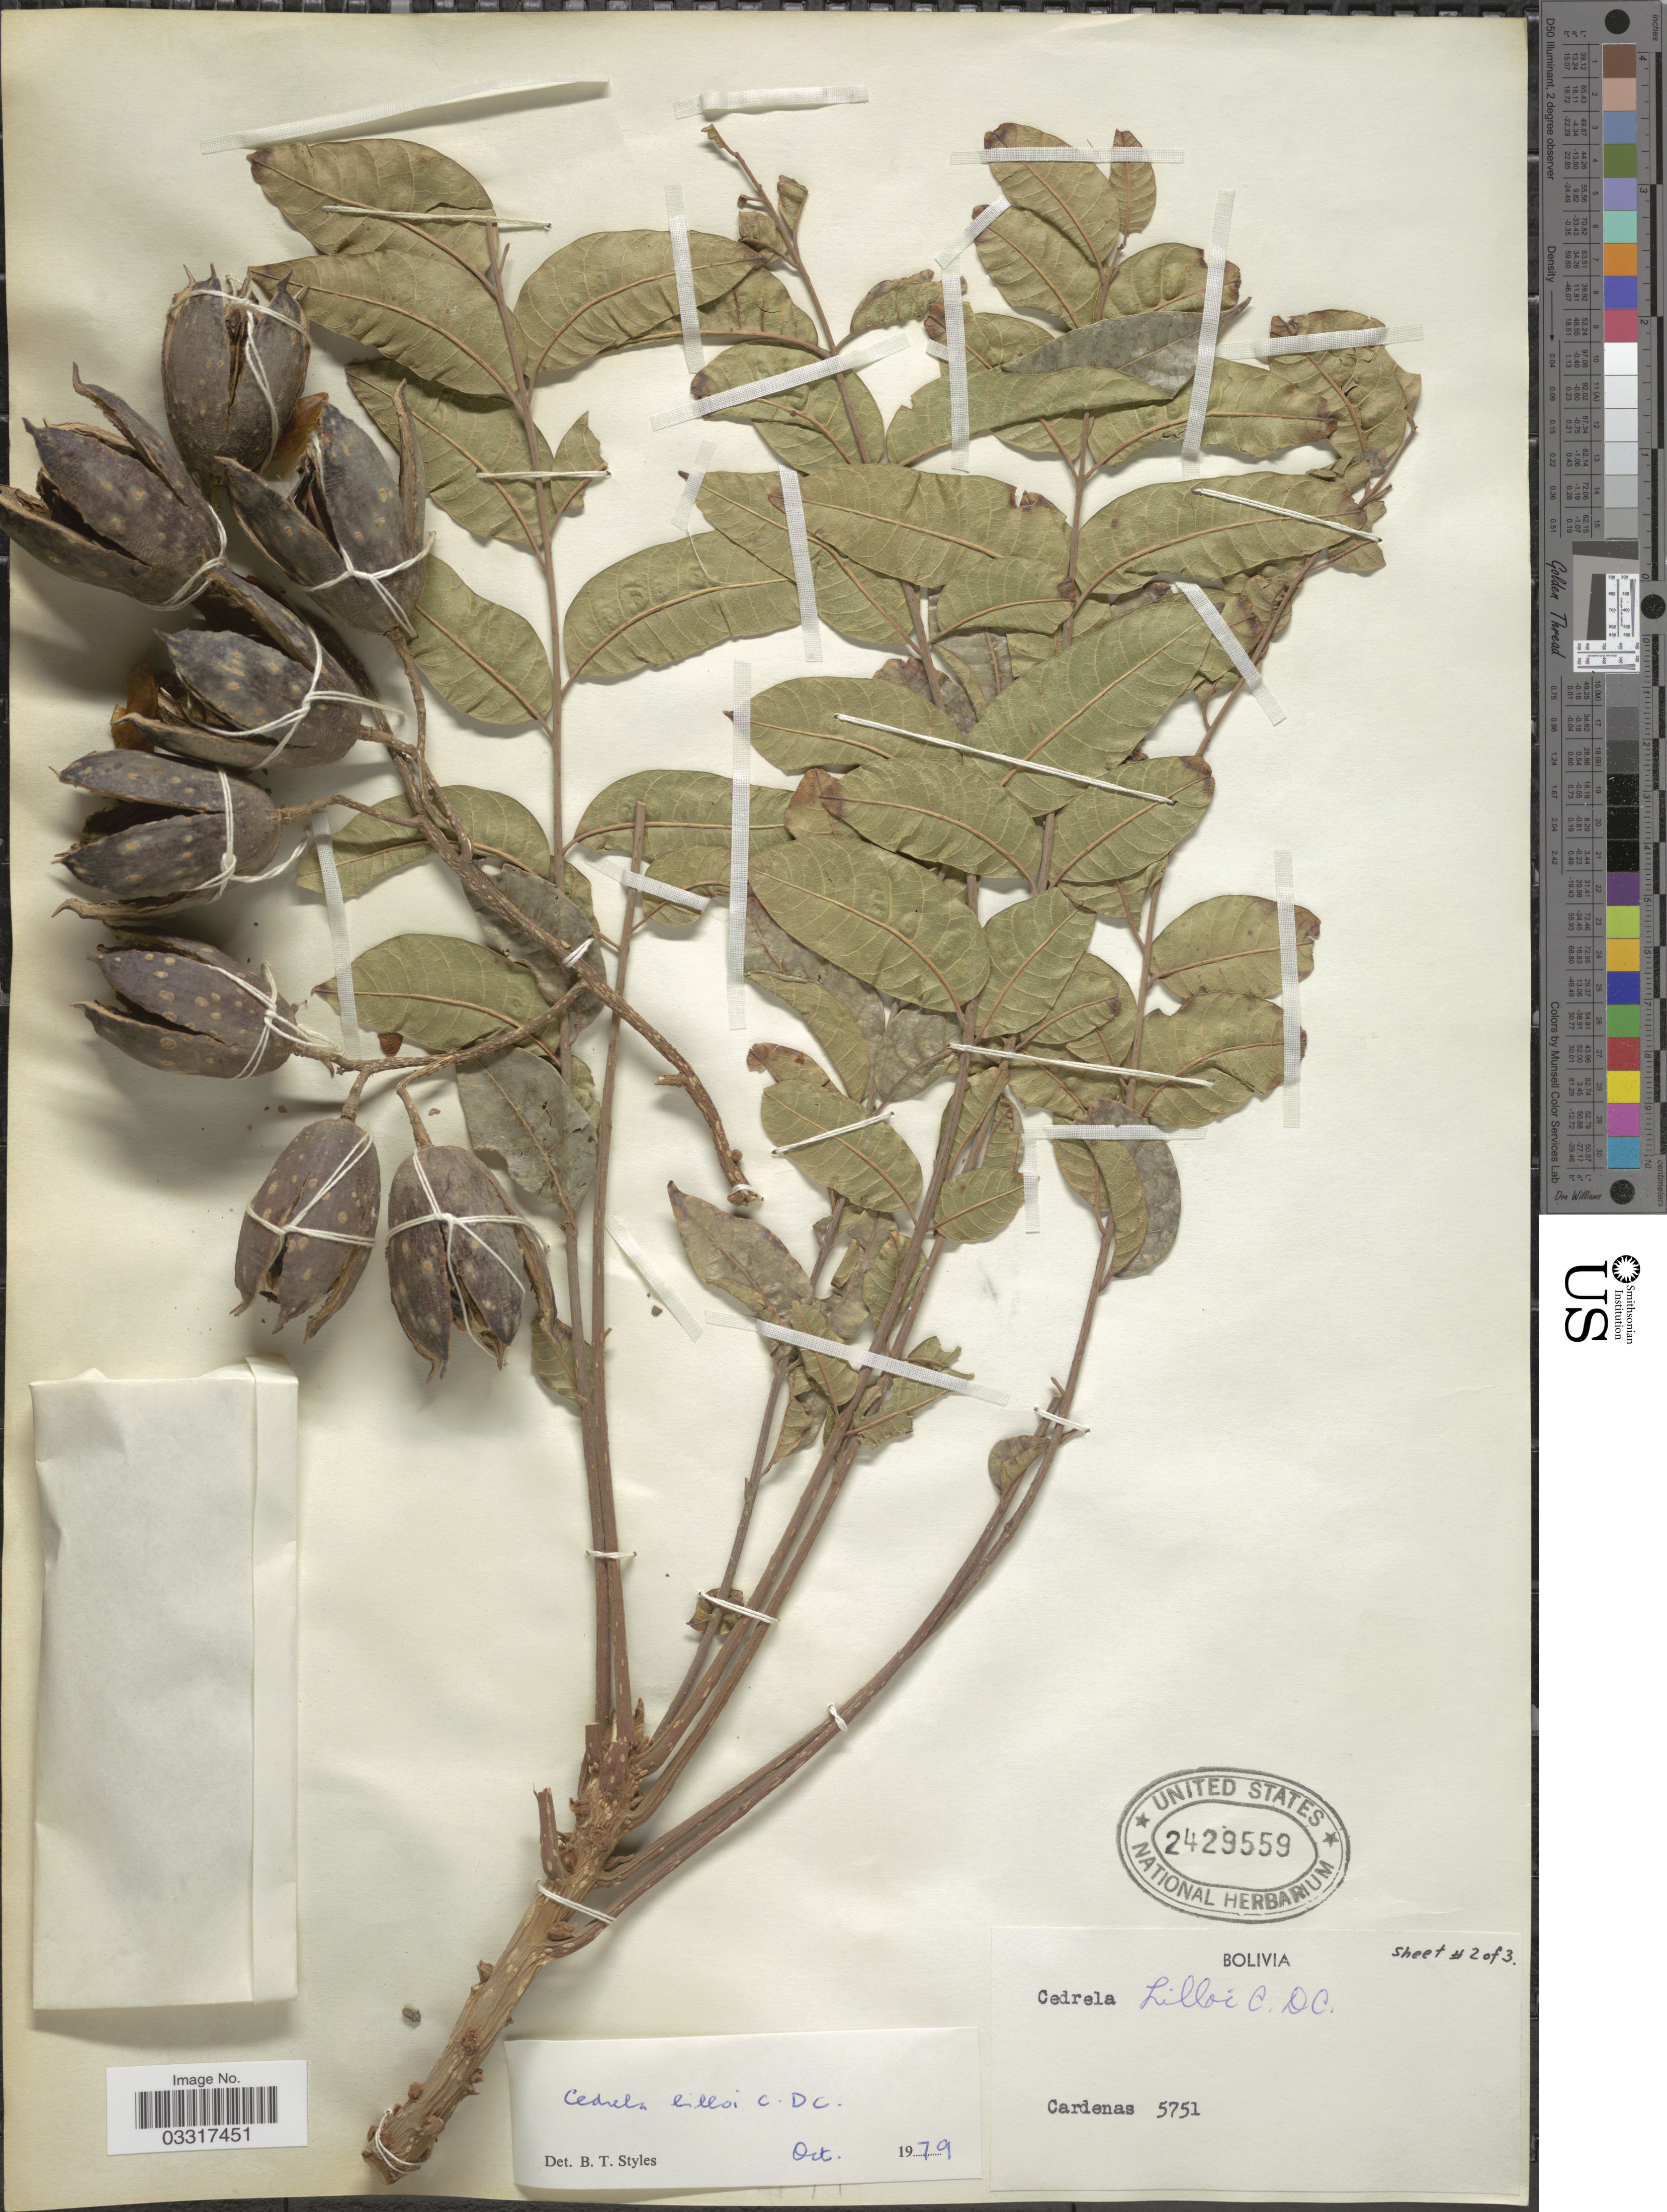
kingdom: Plantae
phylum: Tracheophyta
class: Magnoliopsida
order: Sapindales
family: Meliaceae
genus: Cedrela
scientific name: Cedrela lilloi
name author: C. DC.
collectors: M. Cárdenas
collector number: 5751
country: Bolivia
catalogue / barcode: US 2429559